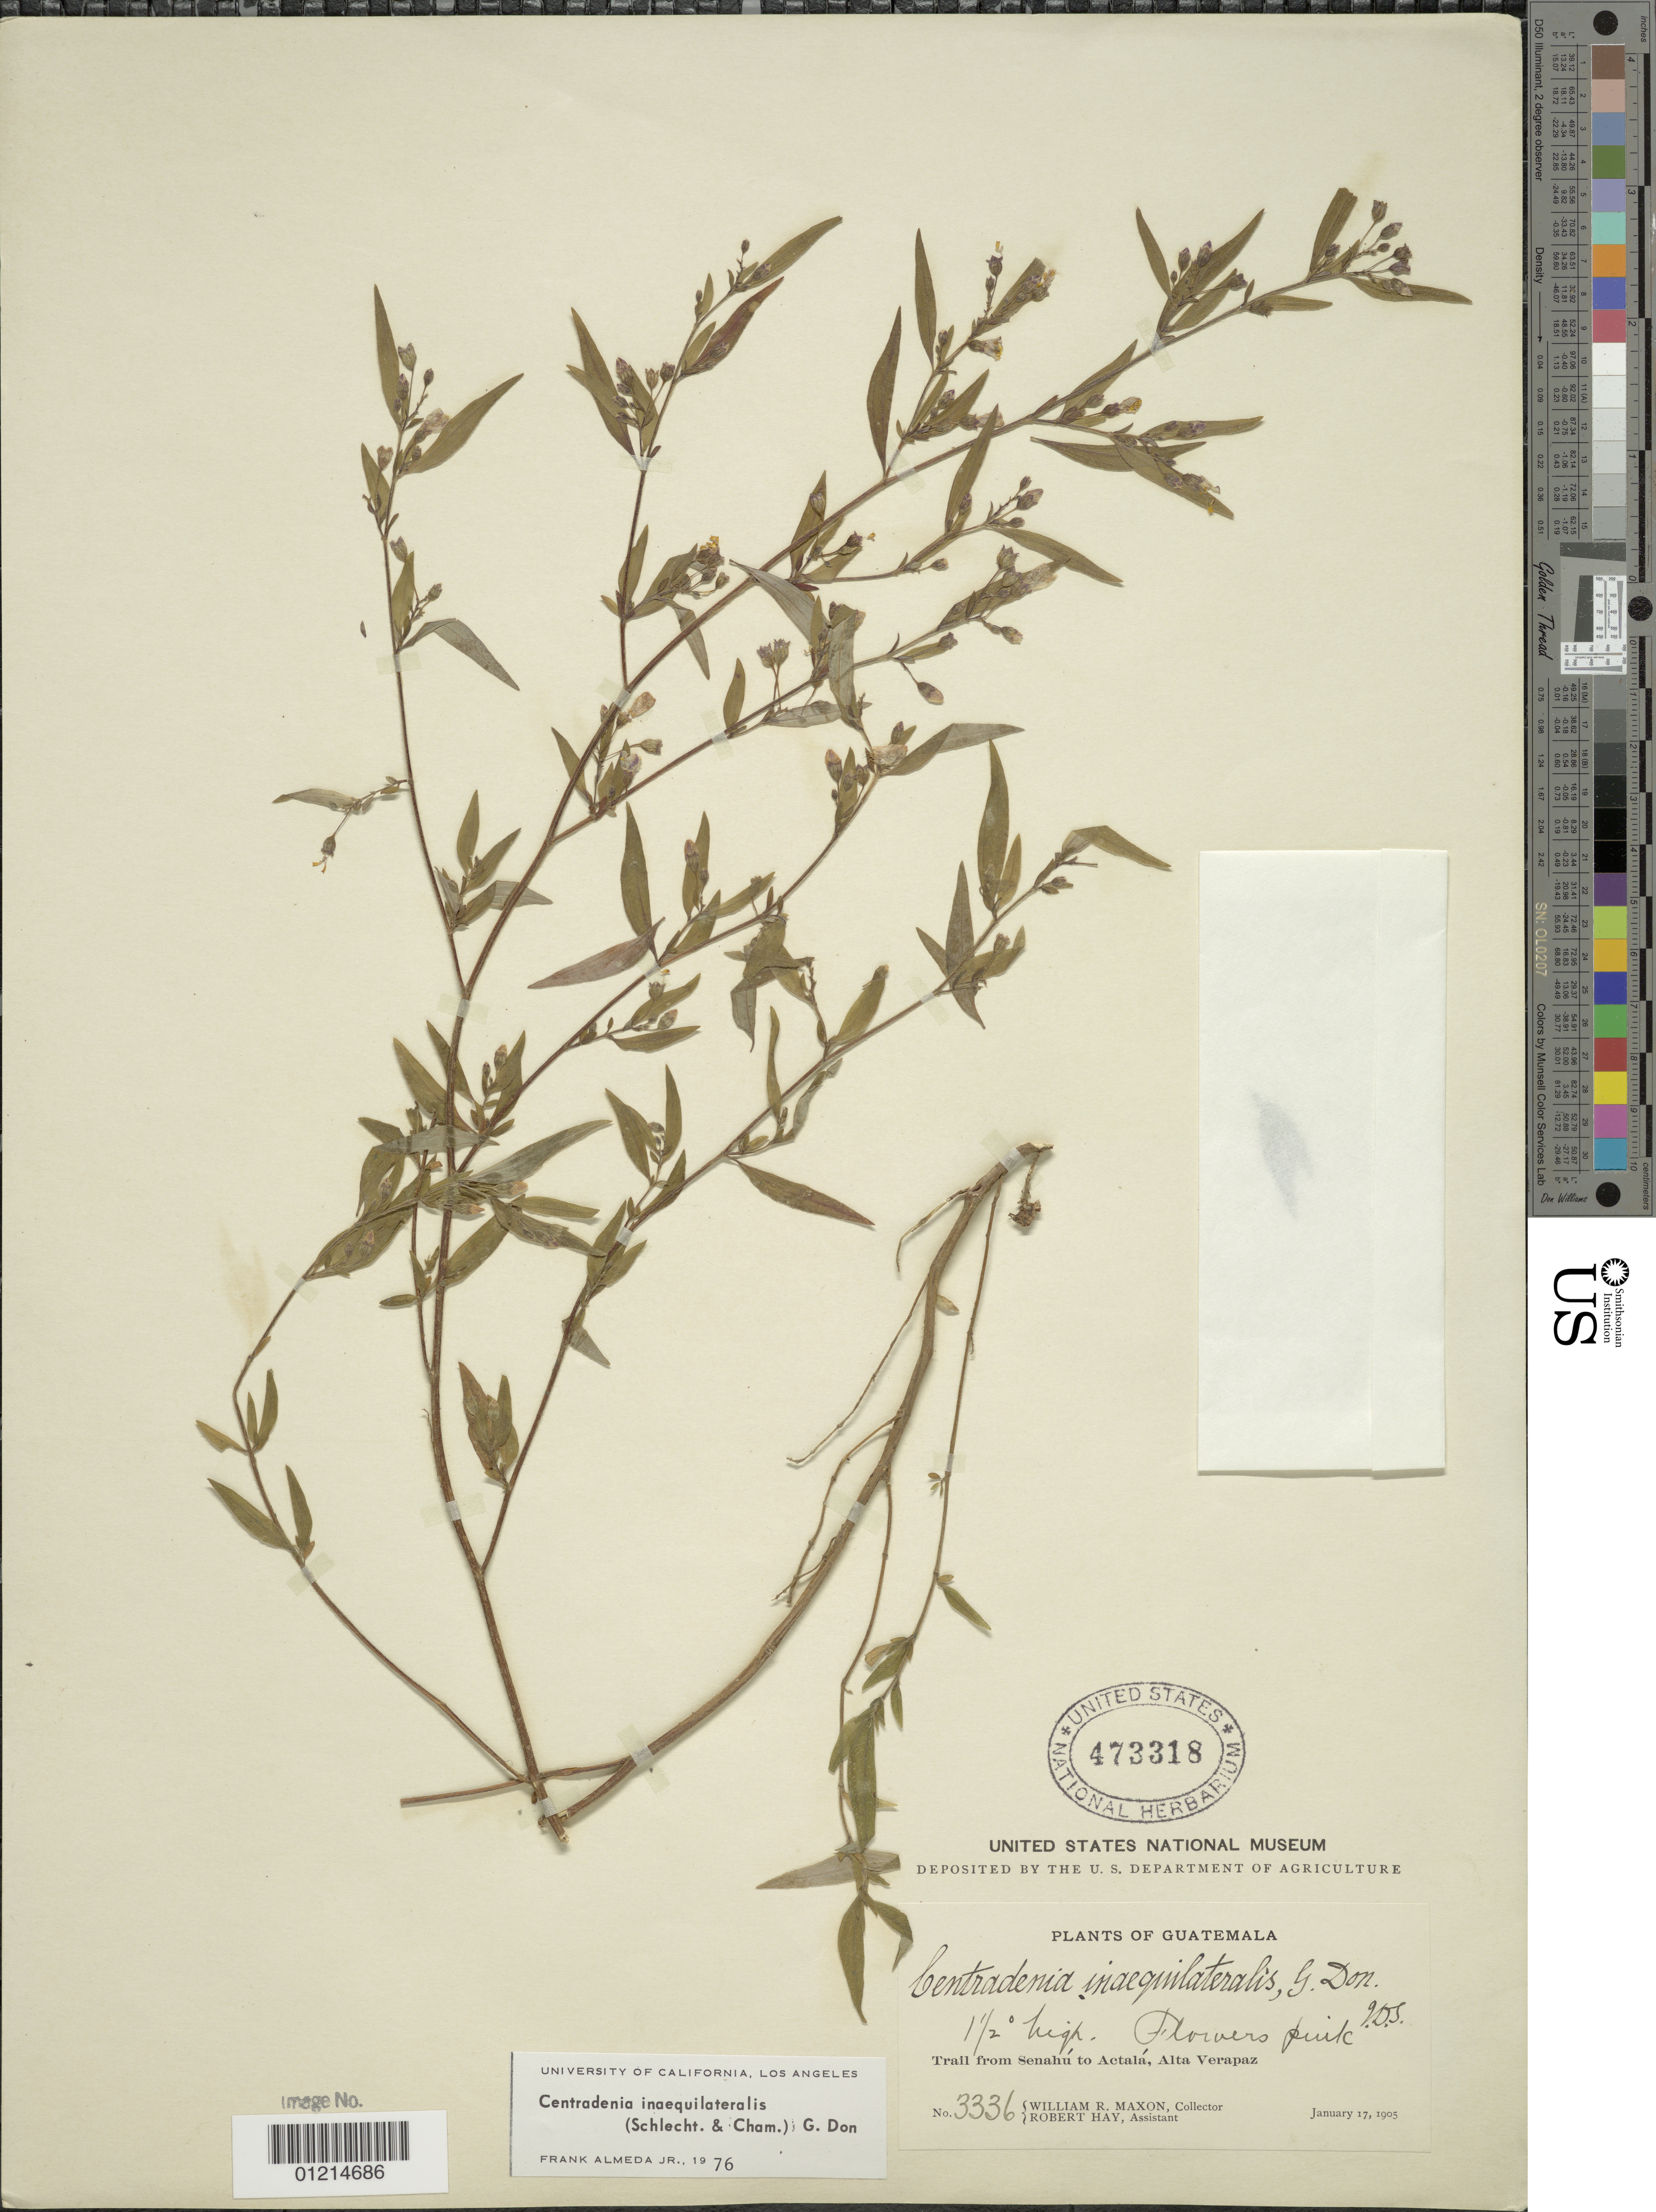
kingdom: Plantae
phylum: Tracheophyta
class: Magnoliopsida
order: Myrtales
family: Melastomataceae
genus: Centradenia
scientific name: Centradenia inaequilateralis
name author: (Gleason) G. Don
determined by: Almeda, F.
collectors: W. R. Maxon & R. H. Hay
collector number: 3336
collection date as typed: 17 Jan 1905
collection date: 1905-01-17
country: Guatemala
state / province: Alta Verapaz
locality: Trail from Senahu to Actala.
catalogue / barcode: US 473318